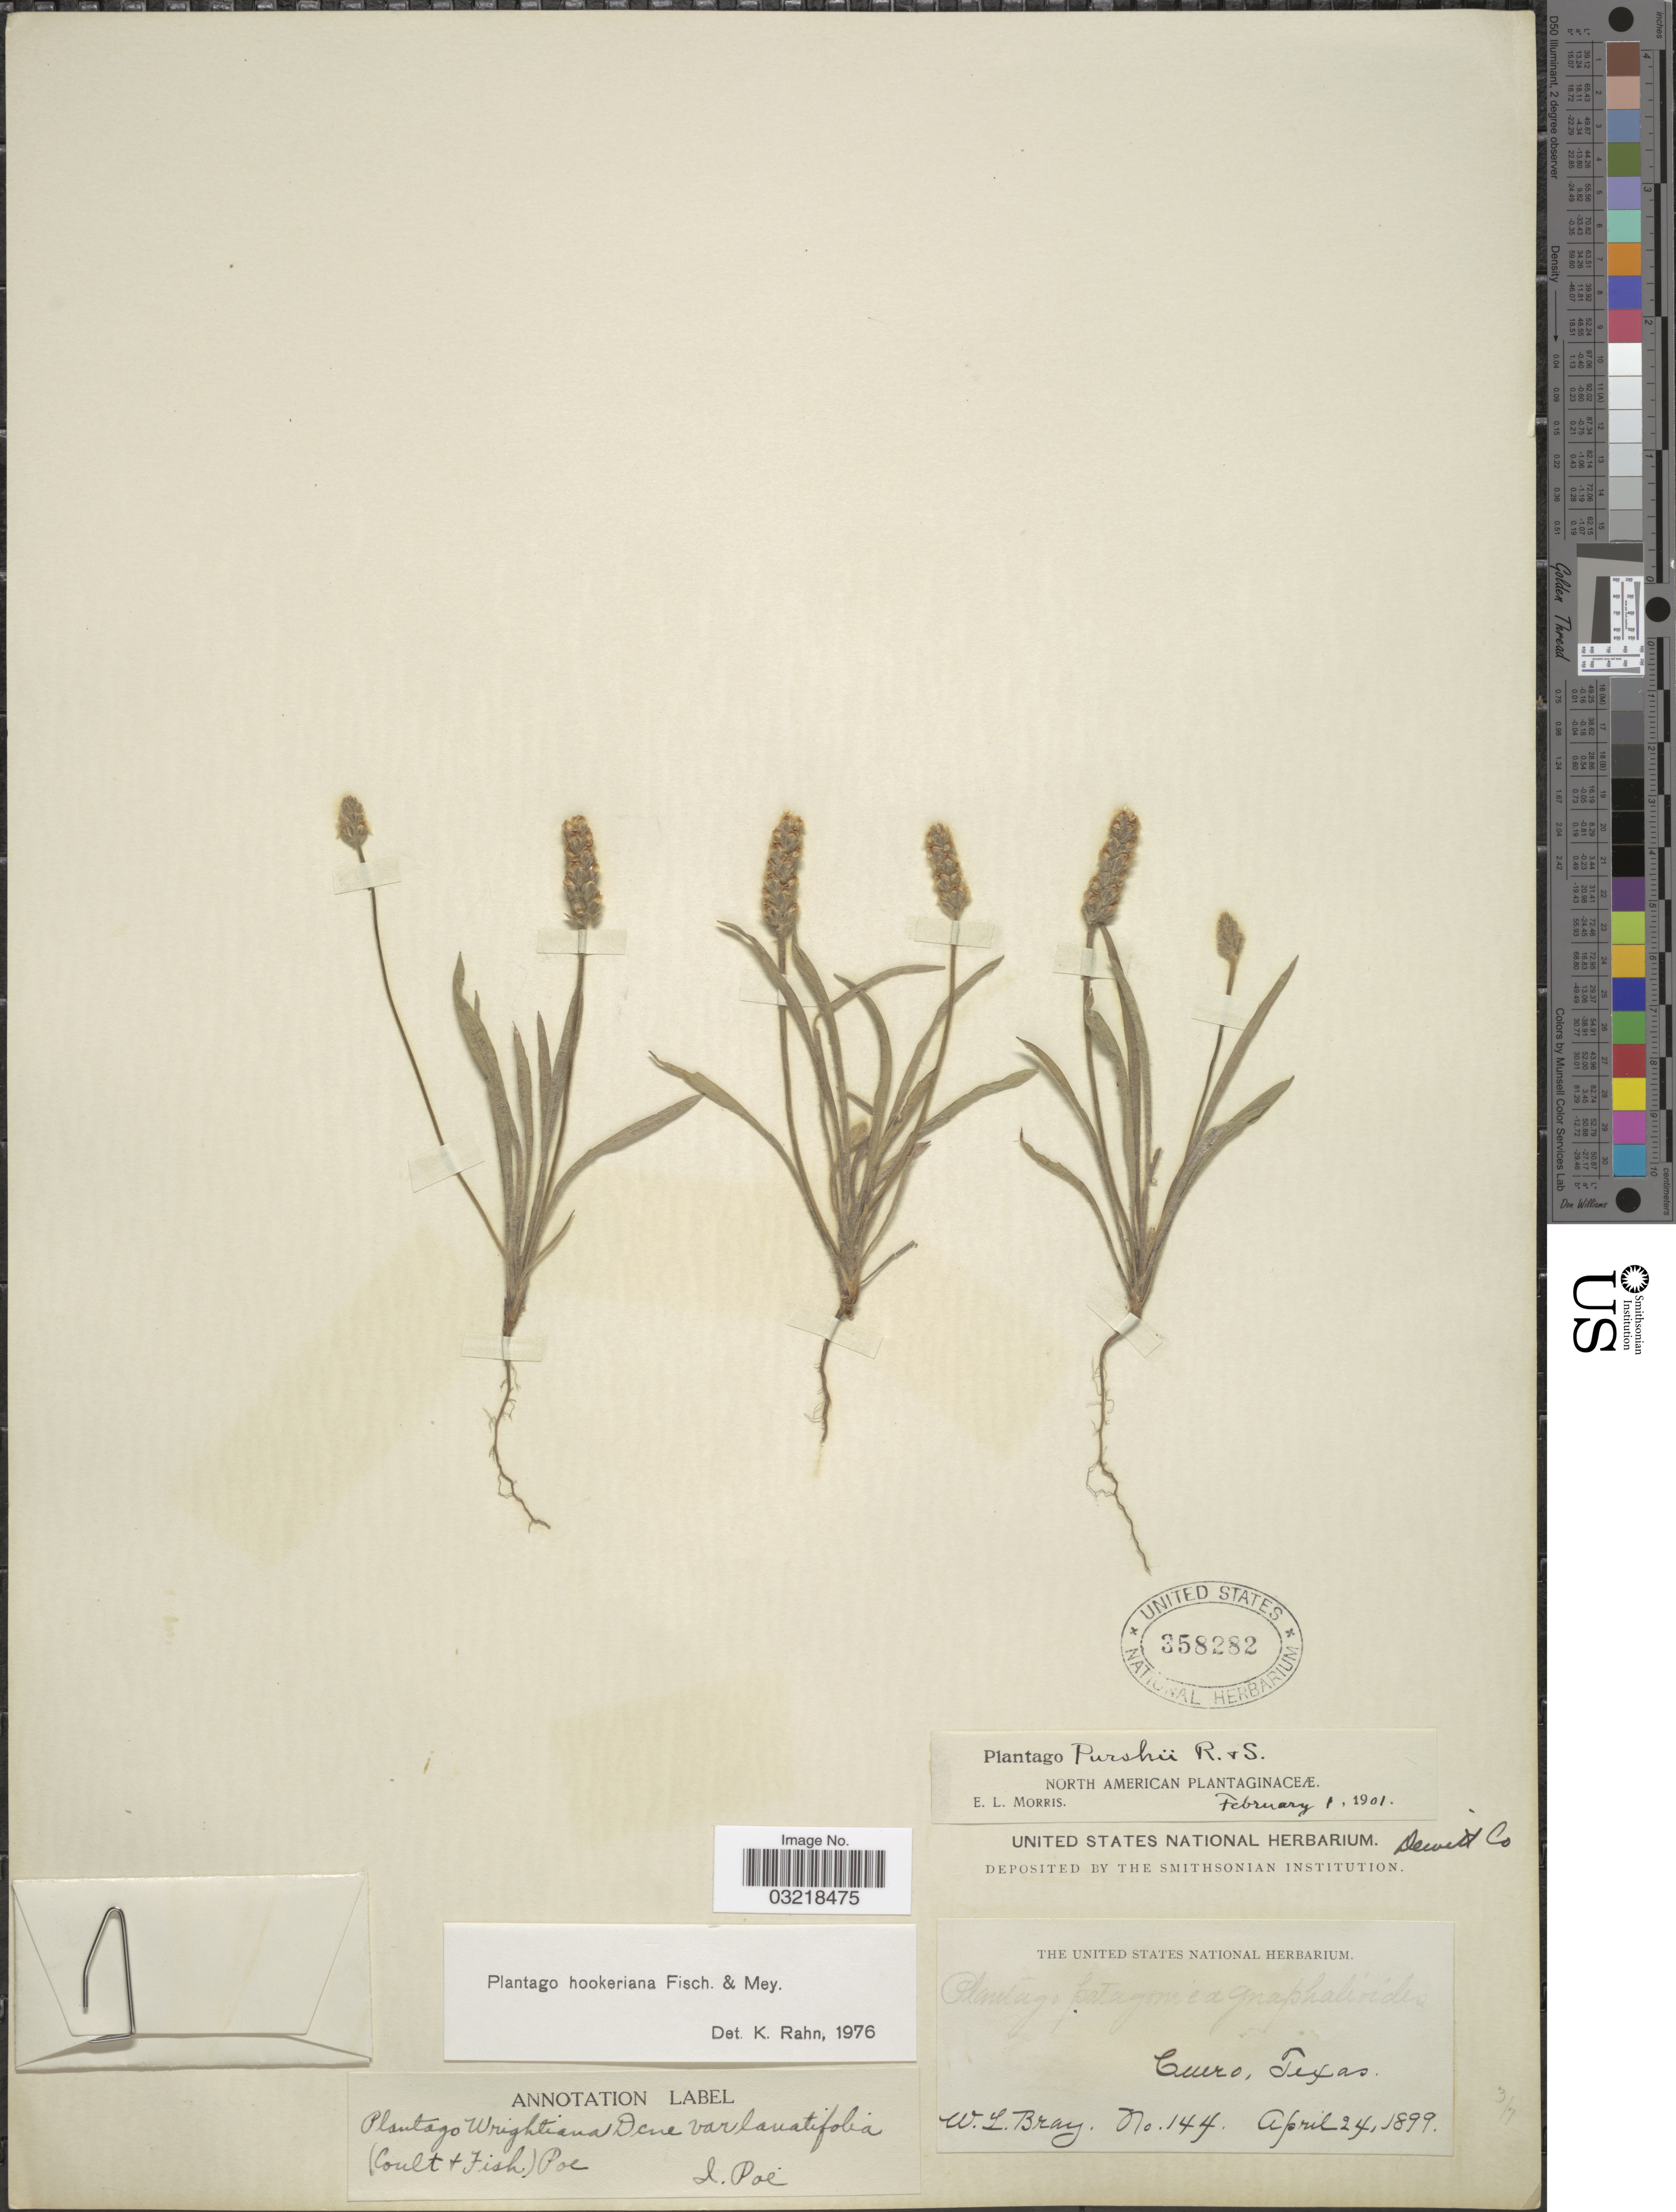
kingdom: Plantae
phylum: Tracheophyta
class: Magnoliopsida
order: Lamiales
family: Plantaginaceae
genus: Plantago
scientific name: Plantago hookeriana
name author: Fisch. & C.A. Mey.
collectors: W. L. Bray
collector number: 144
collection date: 1899-04-24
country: United States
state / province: Texas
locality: Cuero. Dewitt Co.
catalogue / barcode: US 358282